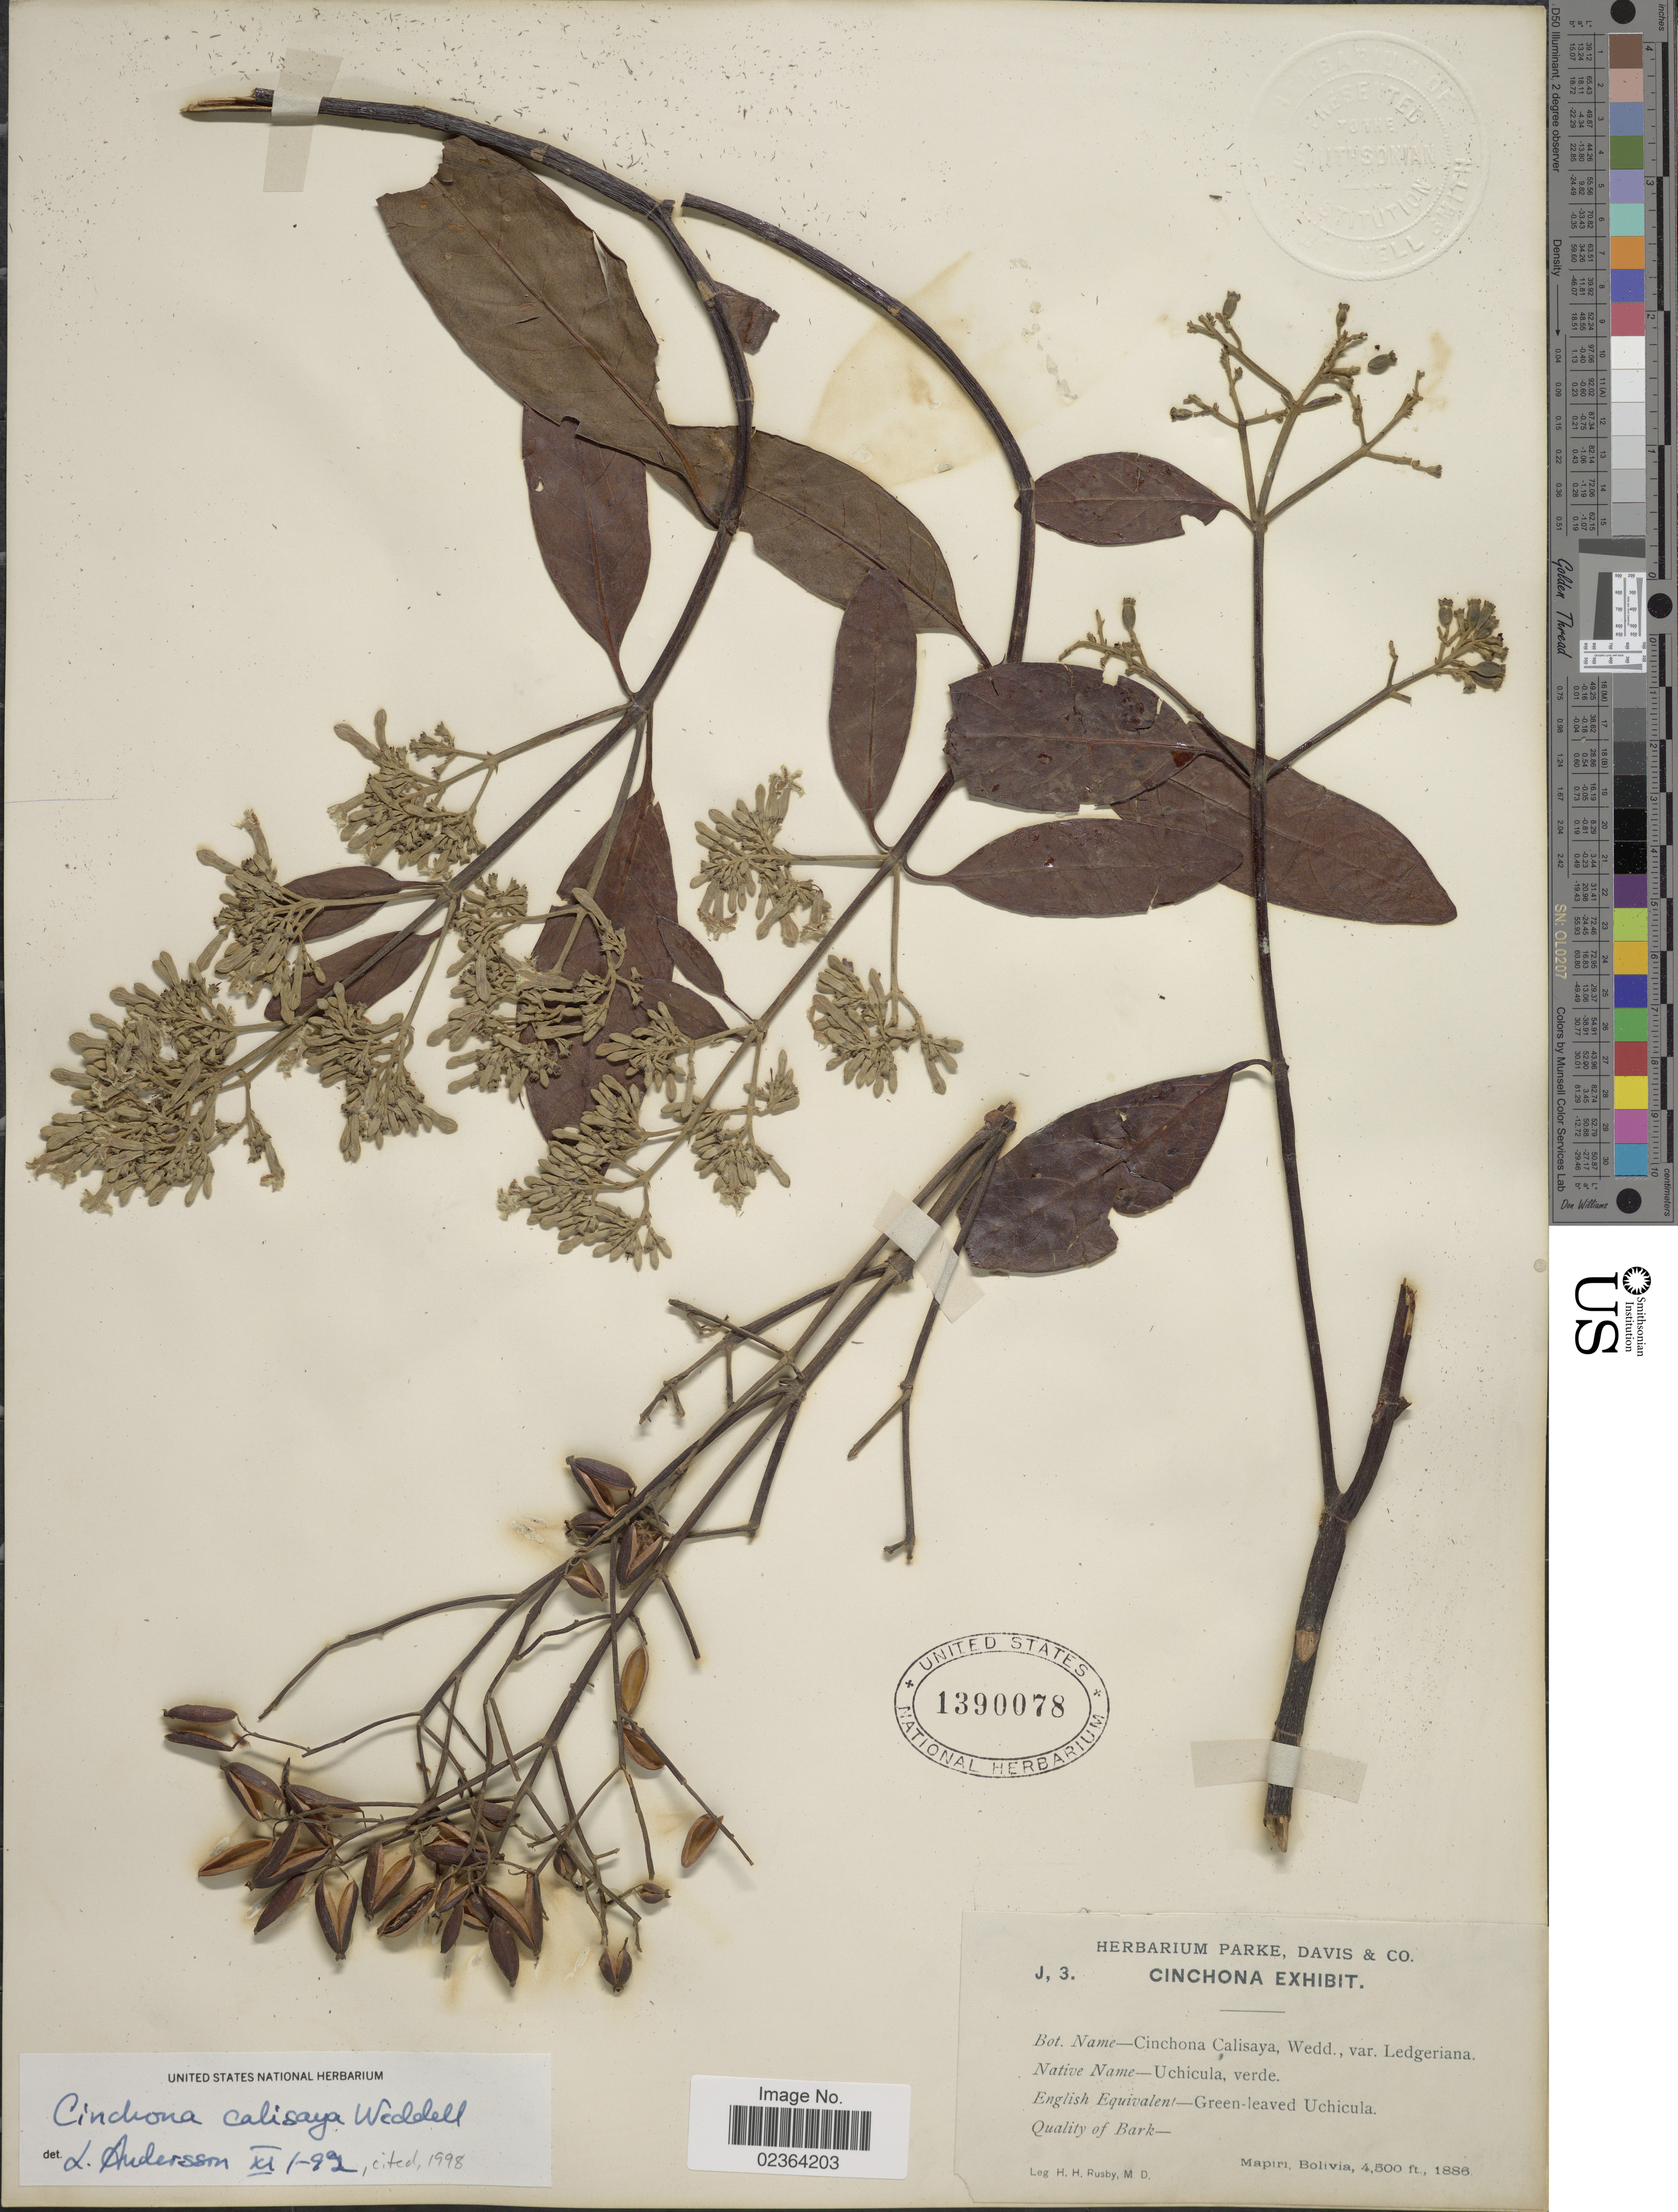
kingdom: Plantae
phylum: Tracheophyta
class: Magnoliopsida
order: Gentianales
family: Rubiaceae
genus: Cinchona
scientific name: Cinchona calisaya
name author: Wedd.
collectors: H. H. Rusby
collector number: J, 3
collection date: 1886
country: Bolivia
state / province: La Páz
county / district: Larecaja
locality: Mapiri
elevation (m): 1372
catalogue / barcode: US 1390078